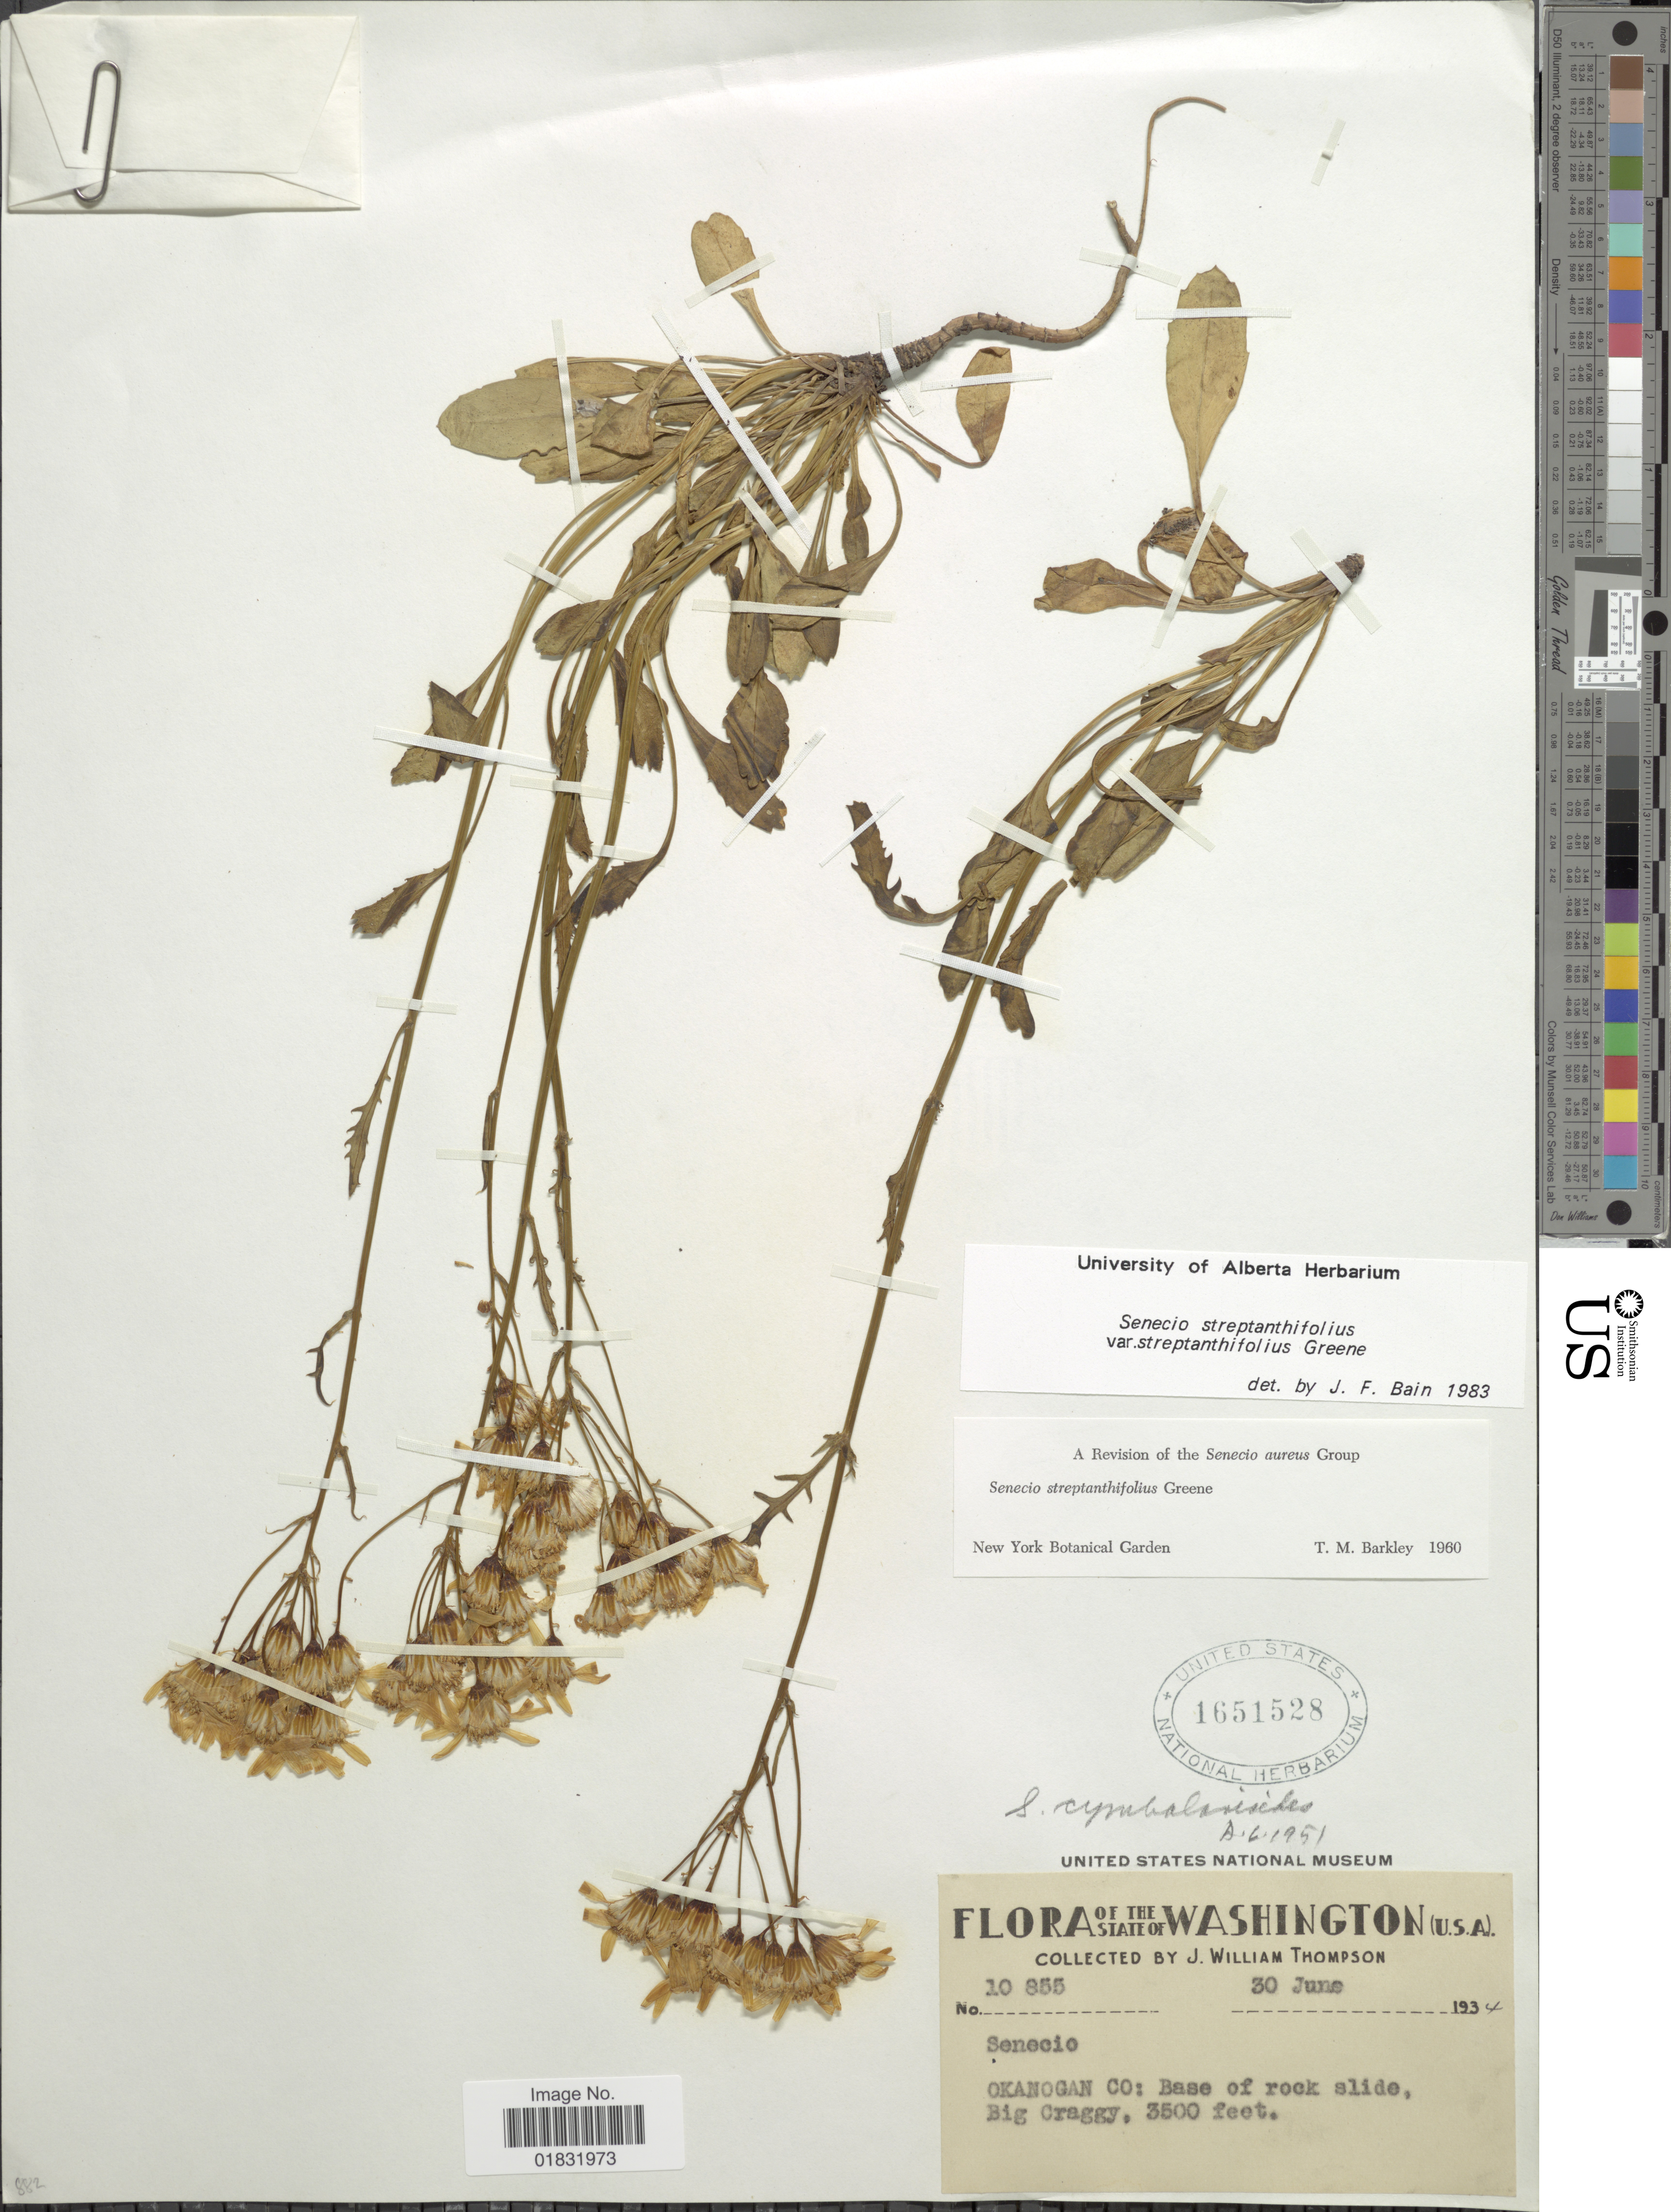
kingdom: Plantae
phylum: Tracheophyta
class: Magnoliopsida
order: Asterales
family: Asteraceae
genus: Packera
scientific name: Packera streptanthifolia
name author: (Greene) W.A. Weber & Á. Löve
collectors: J. W. Thompson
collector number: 10855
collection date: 1934-06-30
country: United States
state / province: Washington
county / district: Okanogan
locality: Okanogan Co: Base of rock slide, Big Craggy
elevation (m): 1067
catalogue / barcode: US 19651528